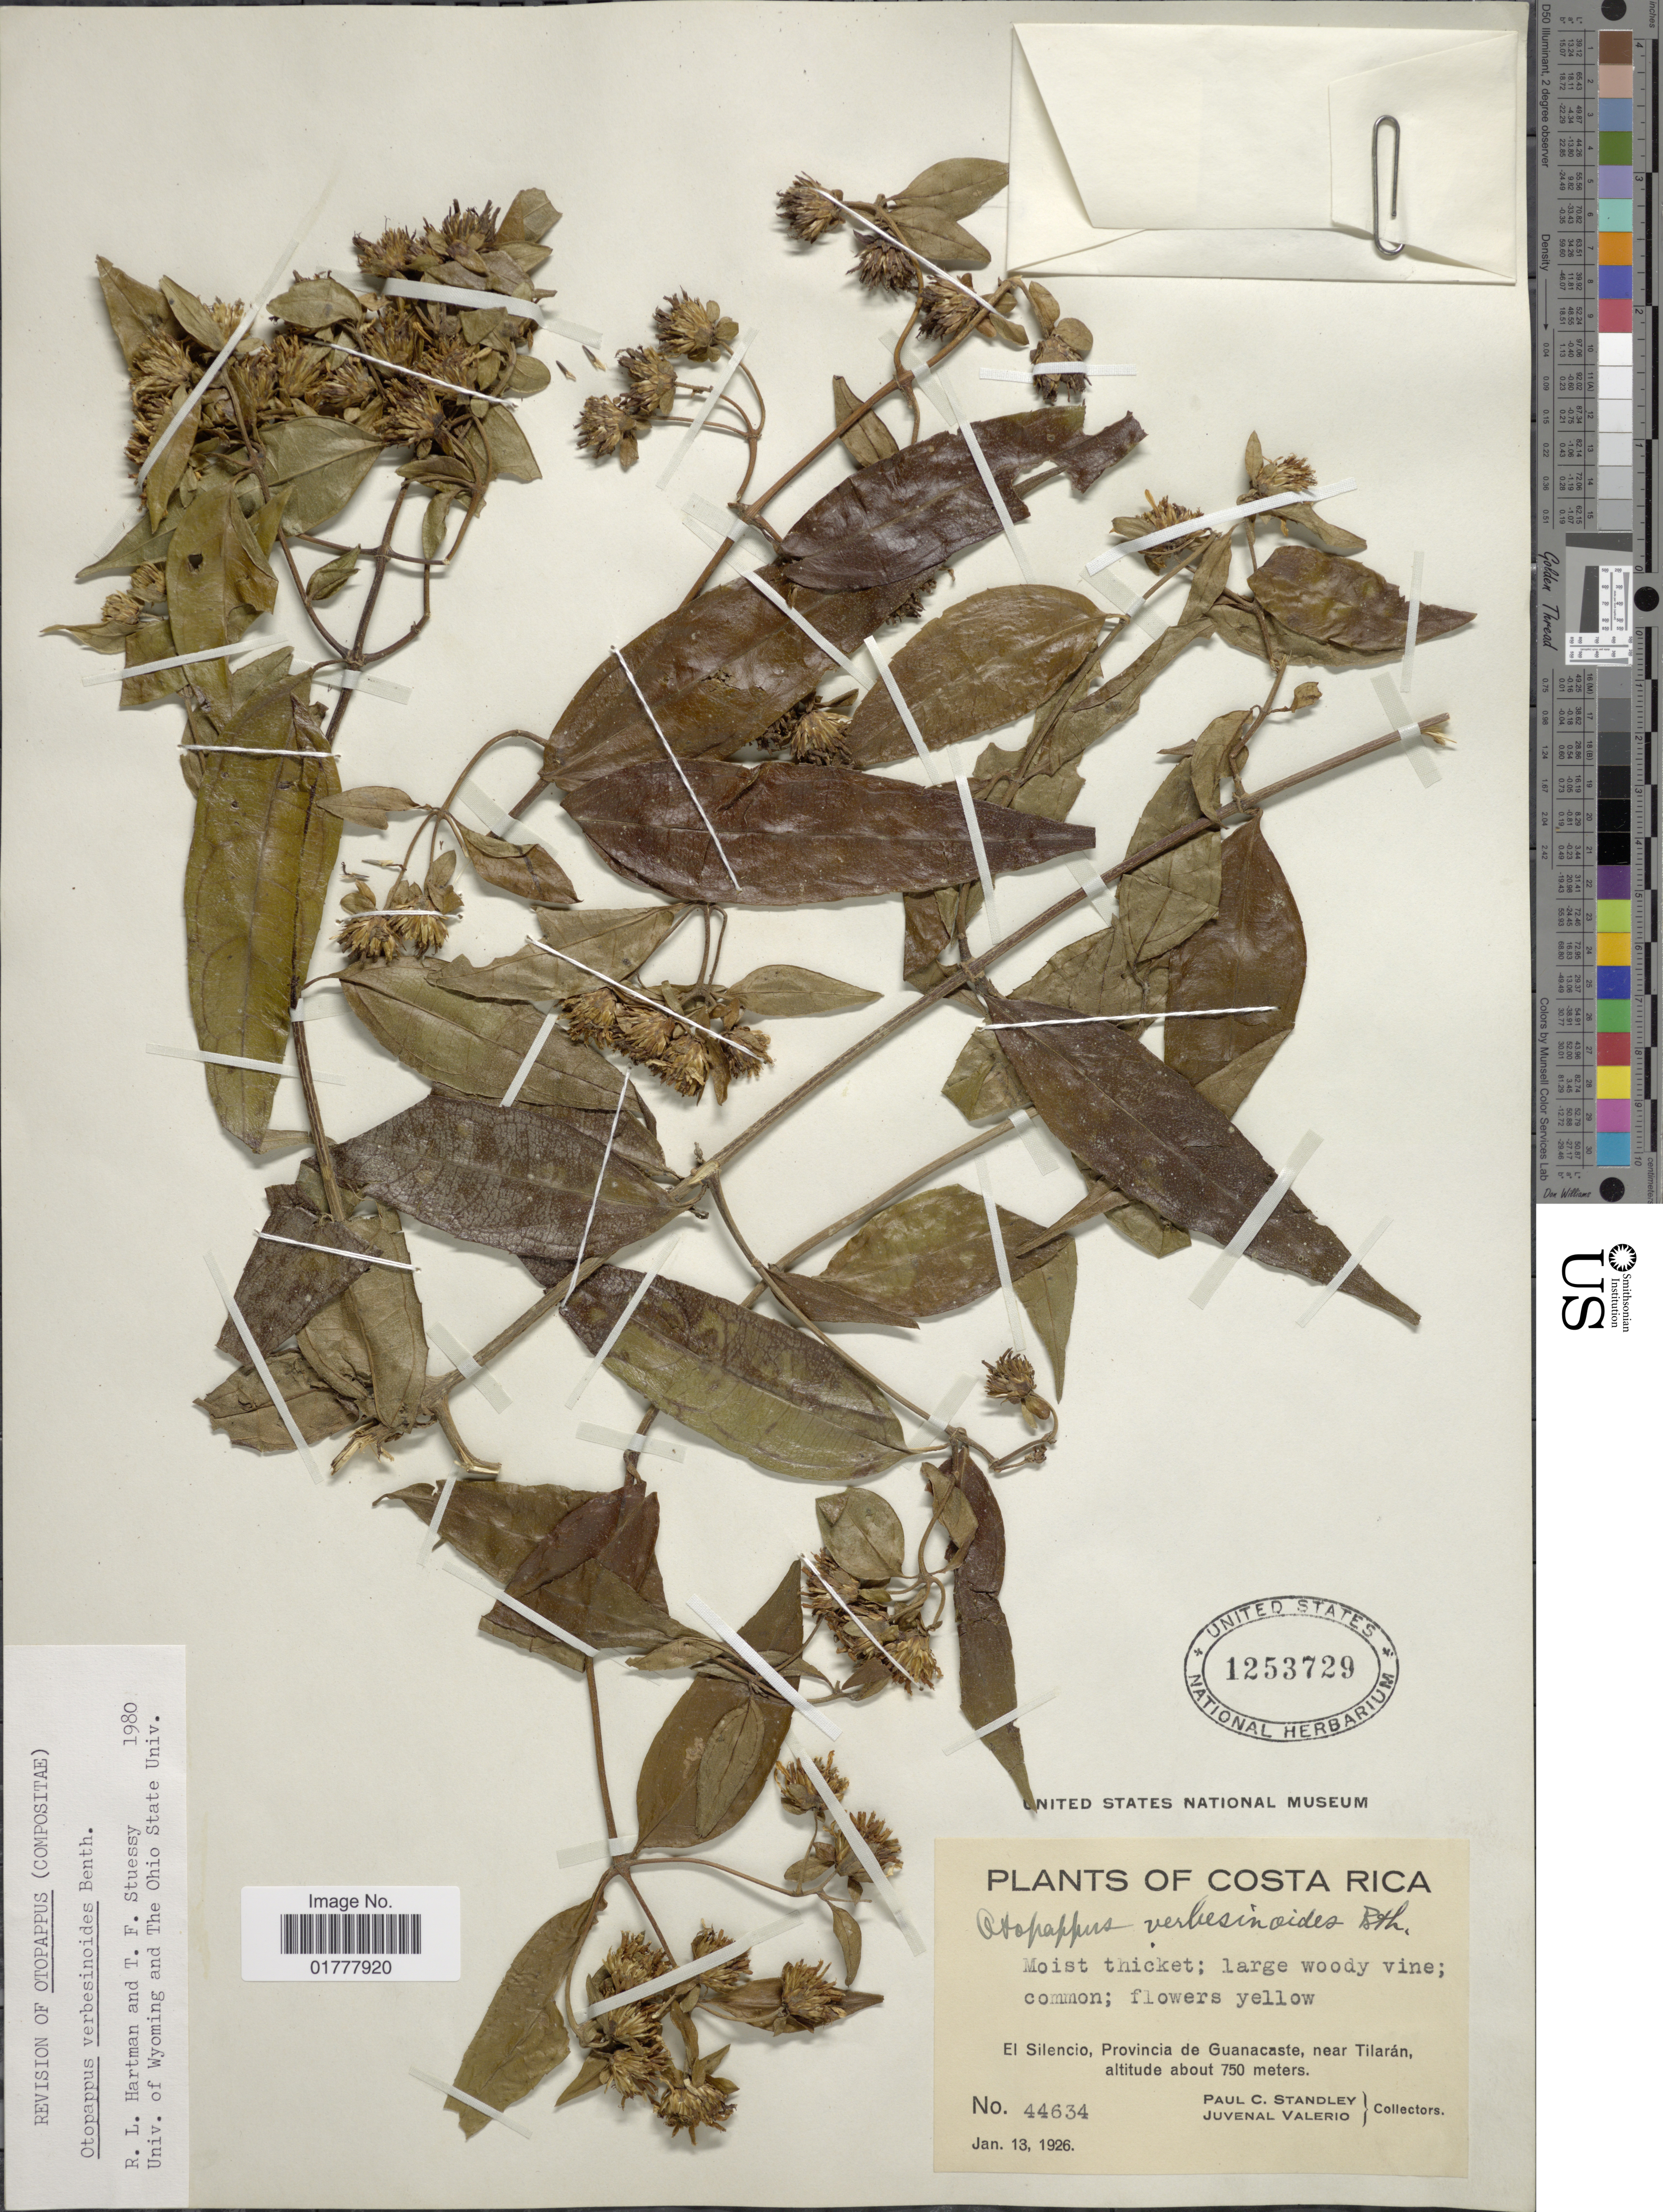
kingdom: Plantae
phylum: Tracheophyta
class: Magnoliopsida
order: Asterales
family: Asteraceae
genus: Otopappus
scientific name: Otopappus verbesinoides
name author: Benth.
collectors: P. C. Standley & J. Valerio R.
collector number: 44634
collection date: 1926-01-13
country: Costa Rica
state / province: Guanacaste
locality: El Silencia, Provincia de Guanacate, near Tilaran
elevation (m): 750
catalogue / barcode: US 1253729